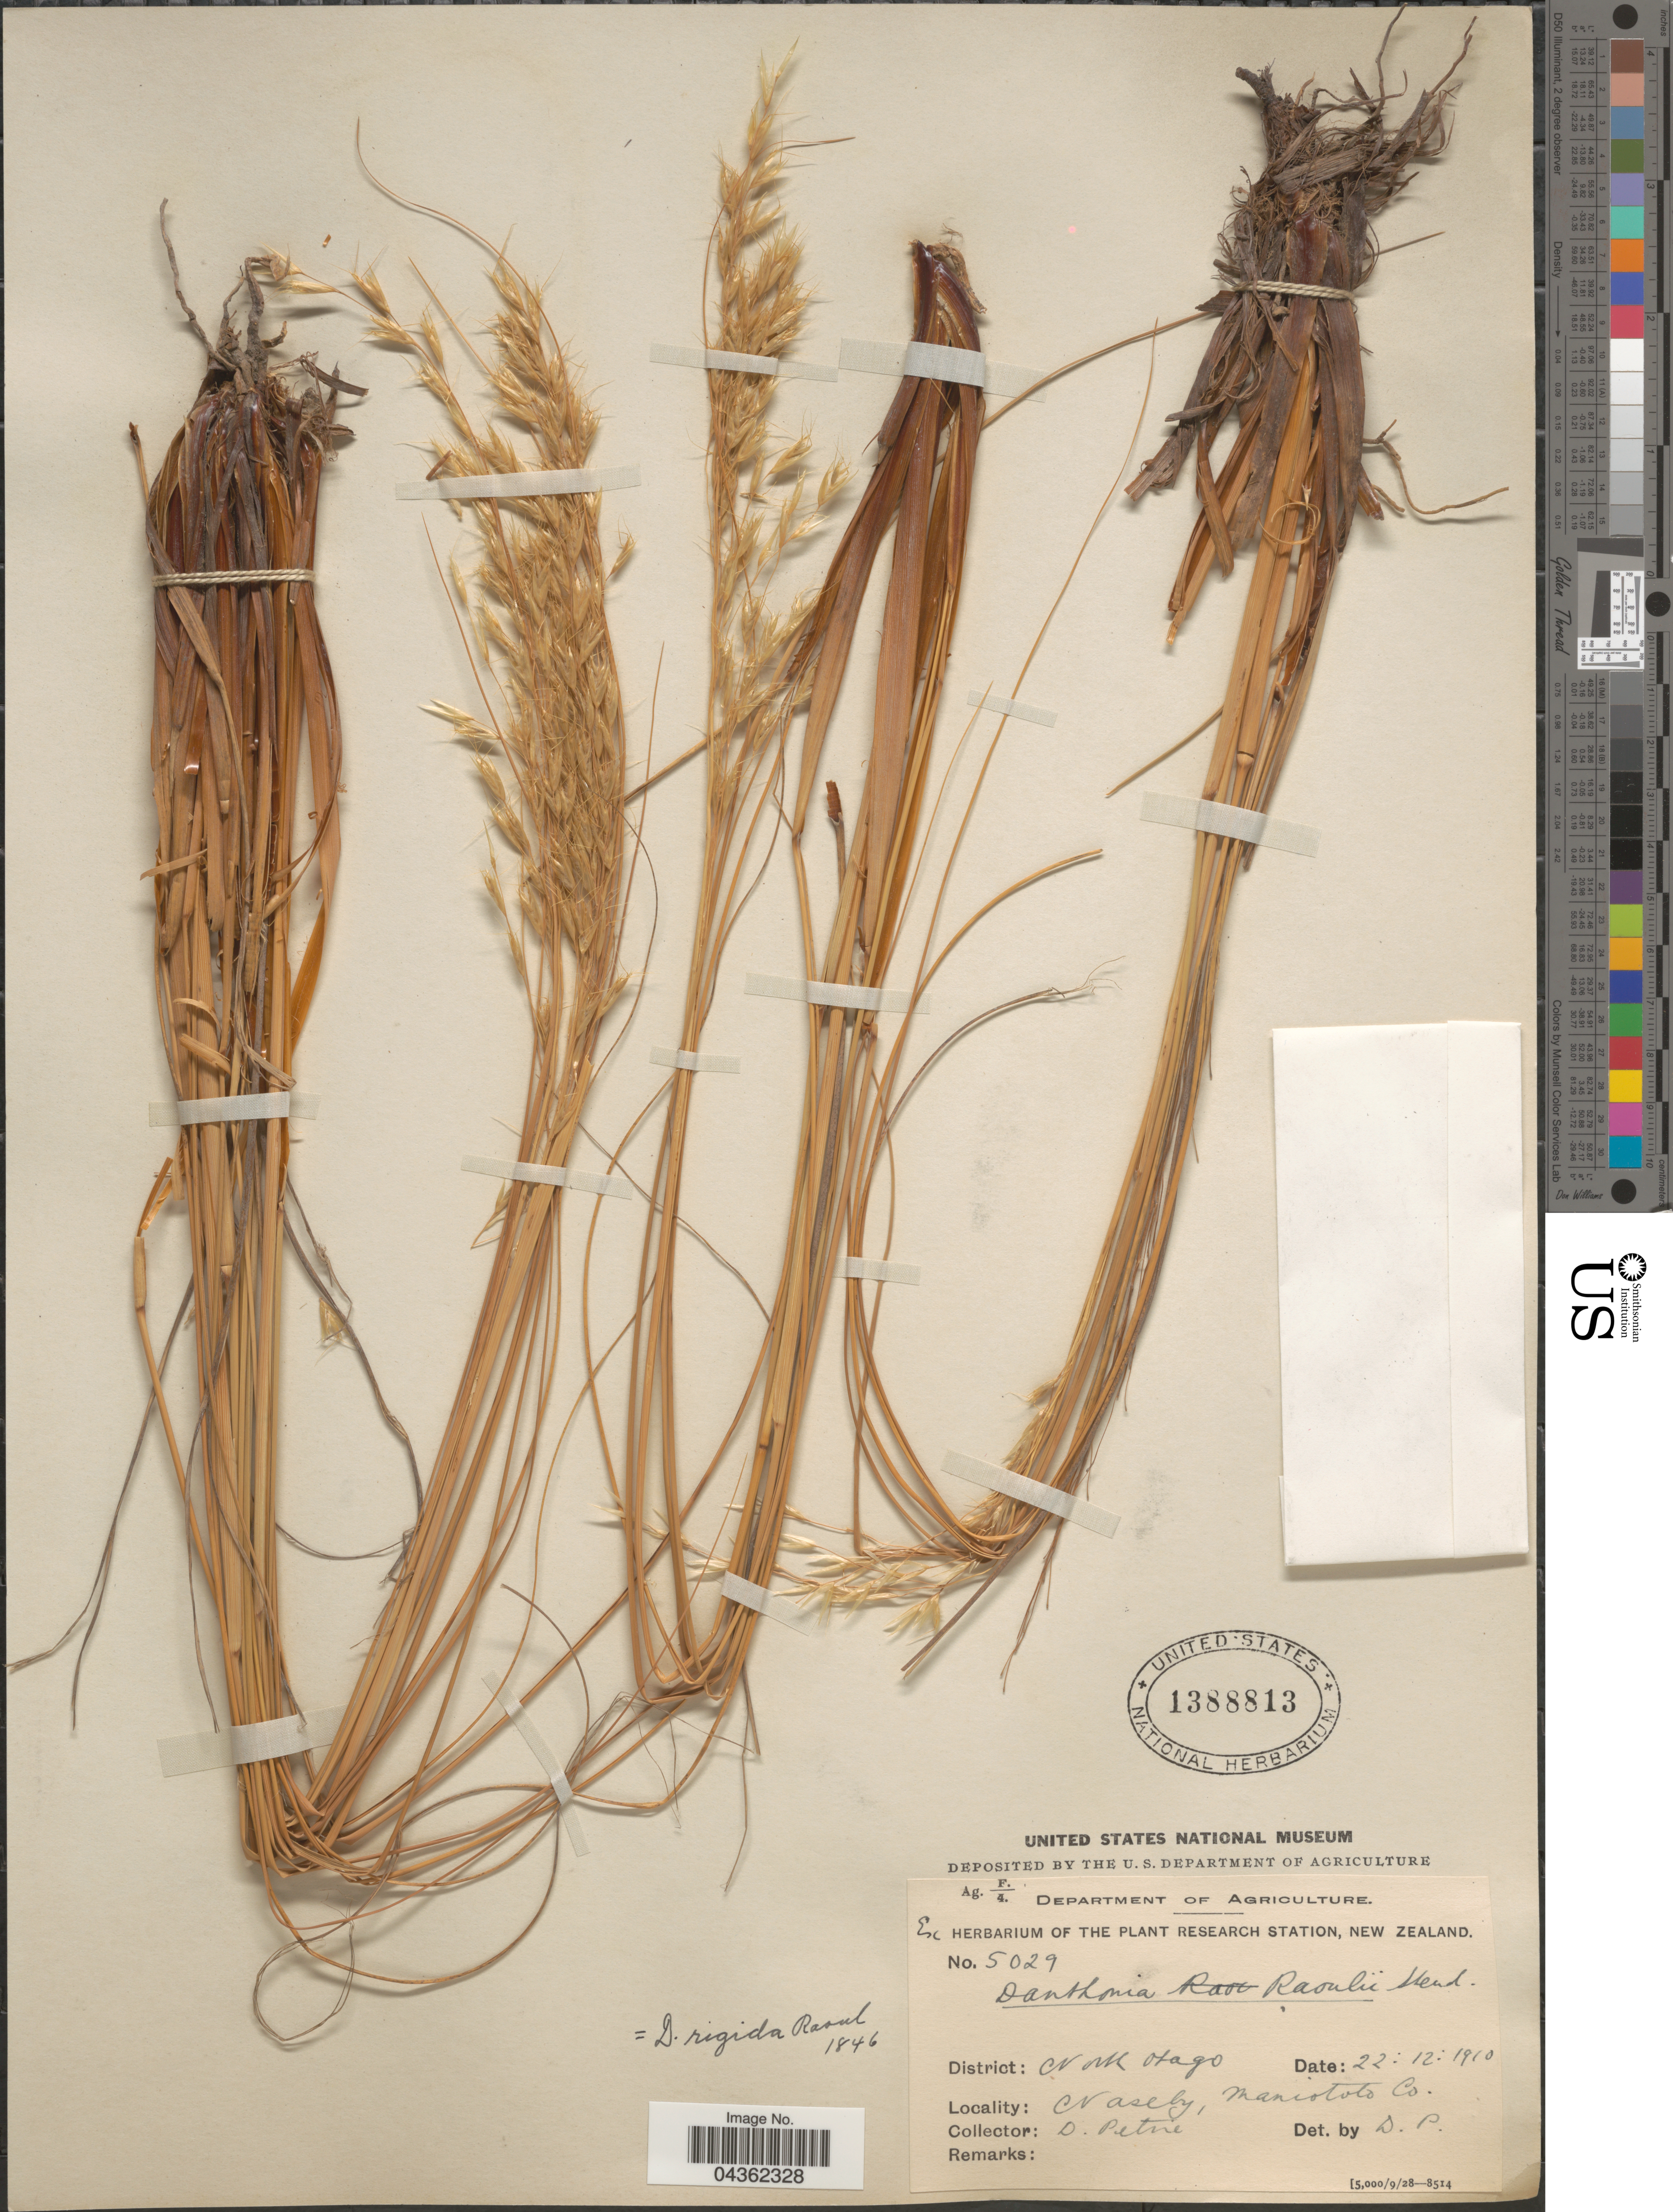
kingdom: Plantae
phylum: Tracheophyta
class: Liliopsida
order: Poales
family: Poaceae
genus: Chionochloa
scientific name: Chionochloa rigida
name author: (Raoul) Zotov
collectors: D. Petrie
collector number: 5029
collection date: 1910-12-22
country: New Zealand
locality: District: North Otago. Naseby, Maniototo Co.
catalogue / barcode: US 1388813